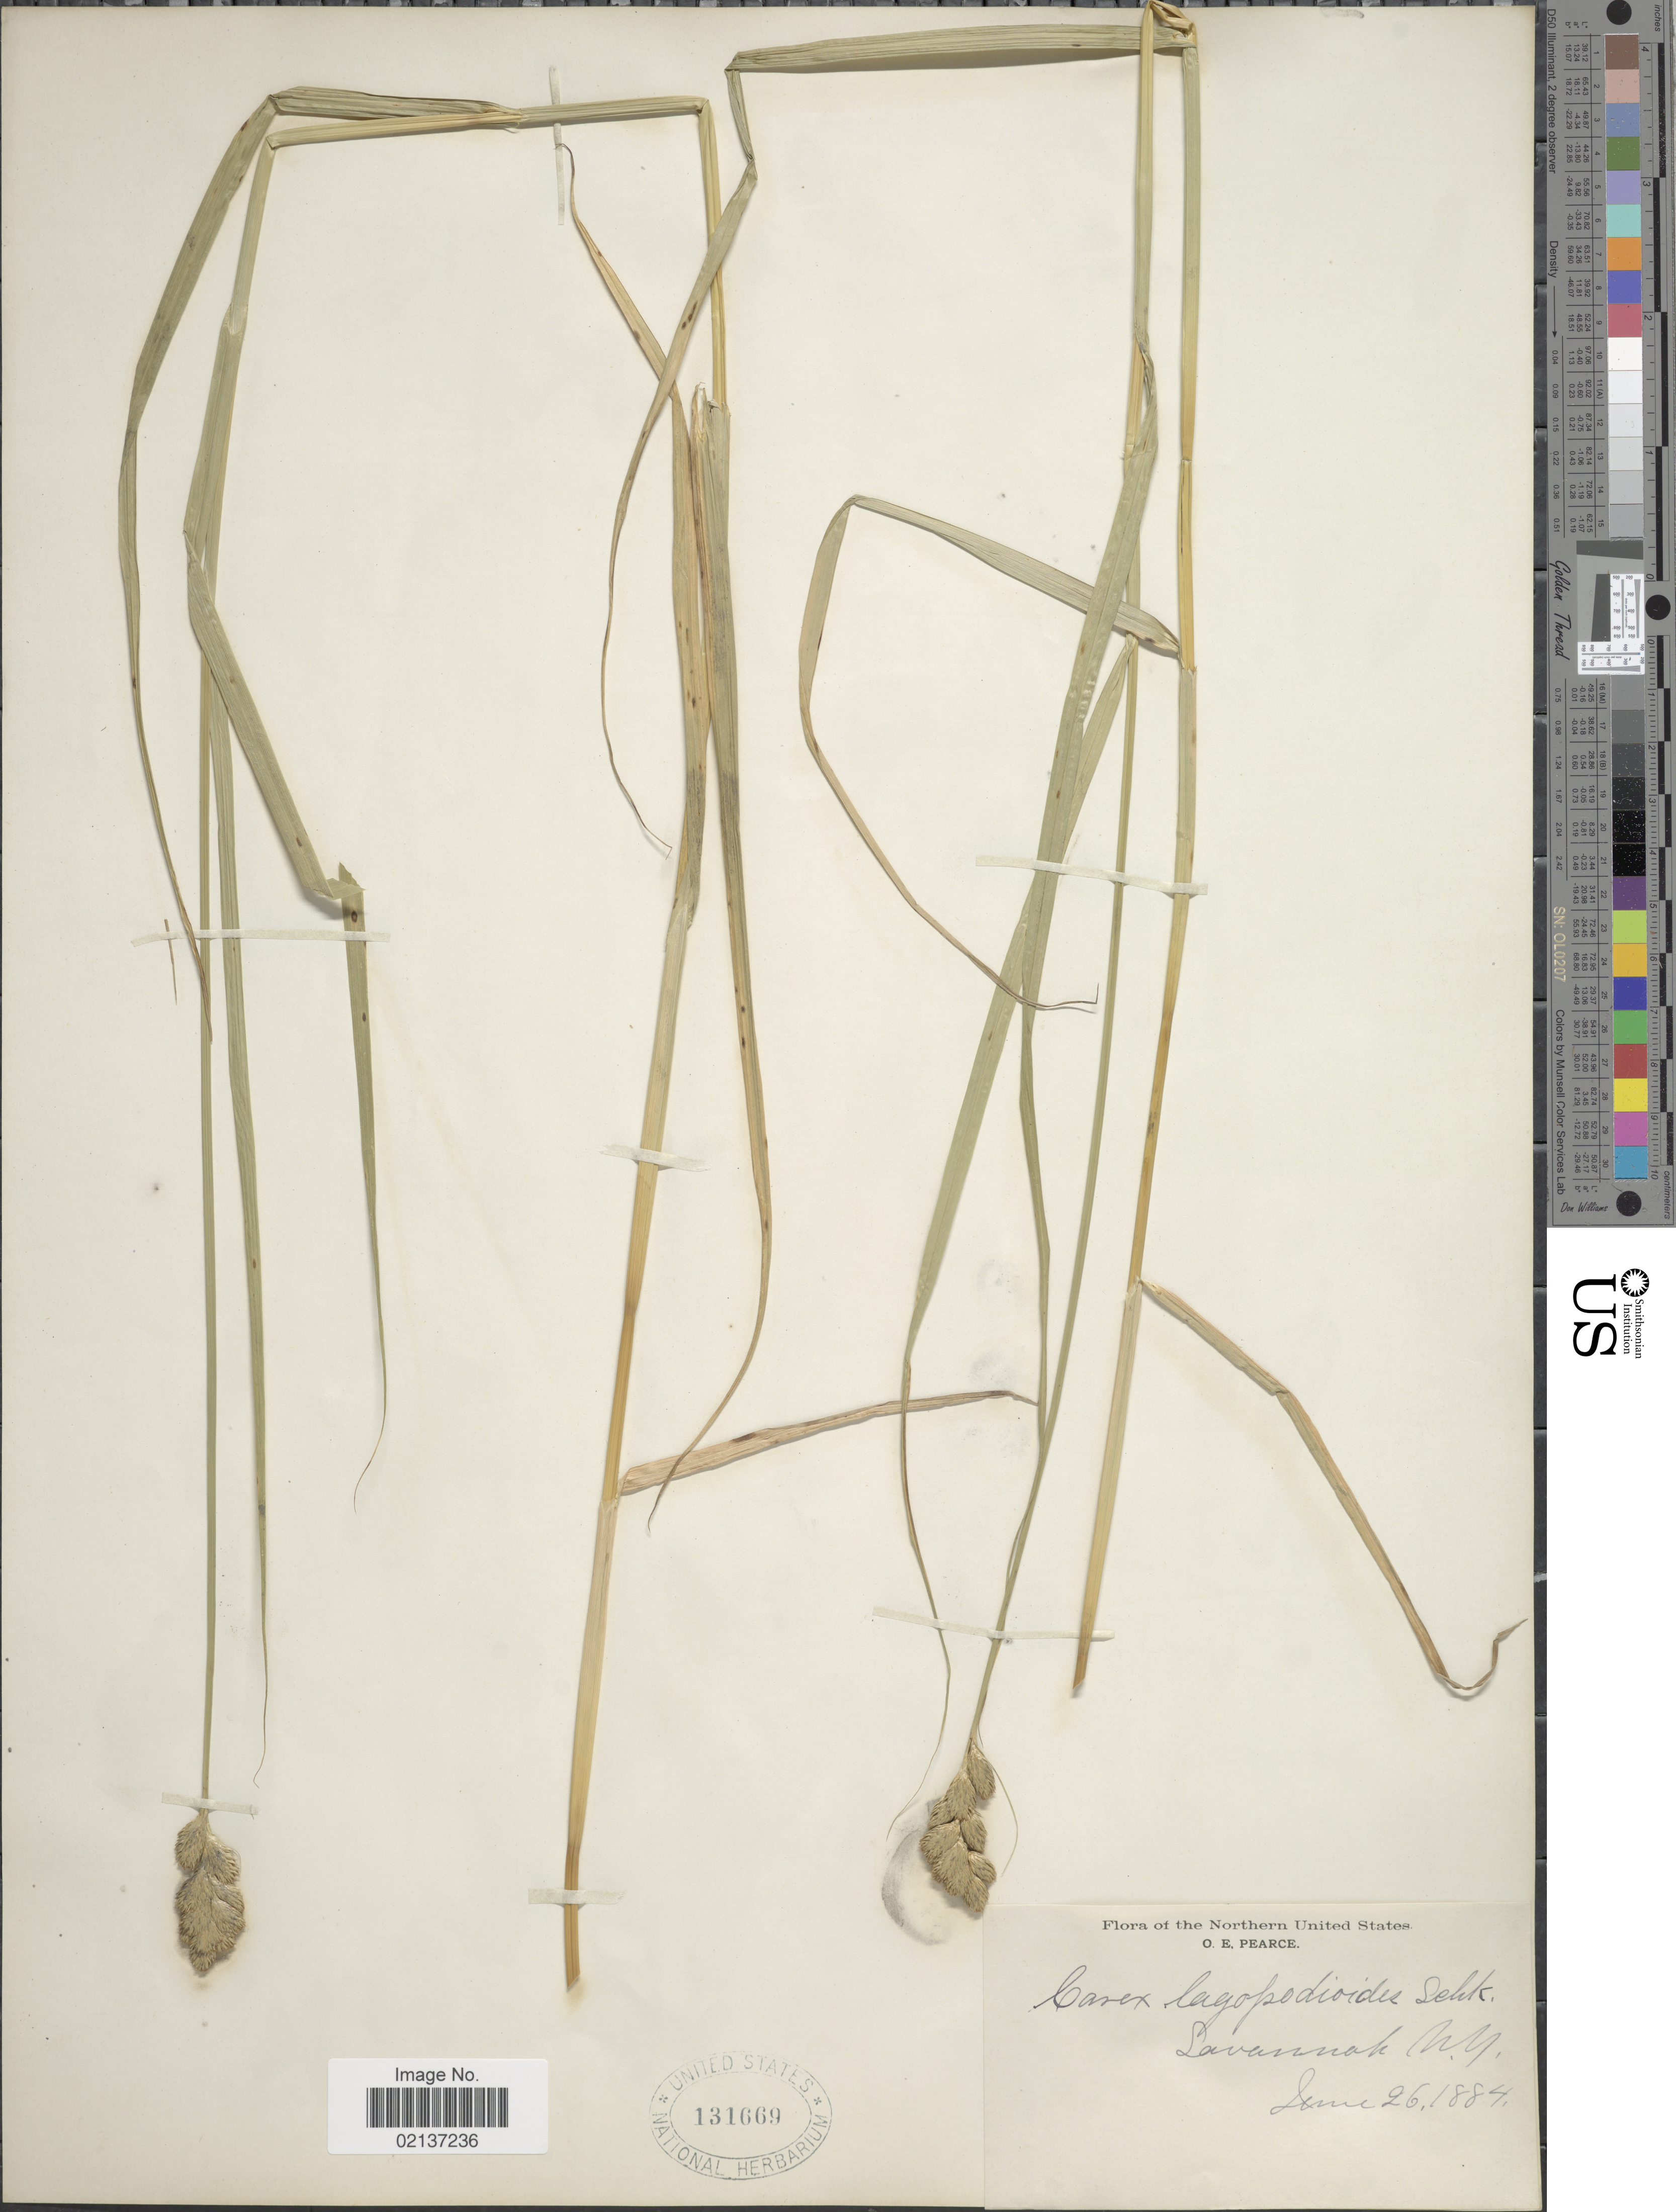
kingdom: Plantae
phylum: Tracheophyta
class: Liliopsida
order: Poales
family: Cyperaceae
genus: Carex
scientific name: Carex tribuloides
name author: Wahlenb.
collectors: O. E. Pearce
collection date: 1884-06-26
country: United States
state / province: New York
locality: Northern United States, Savannah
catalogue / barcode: US 131669